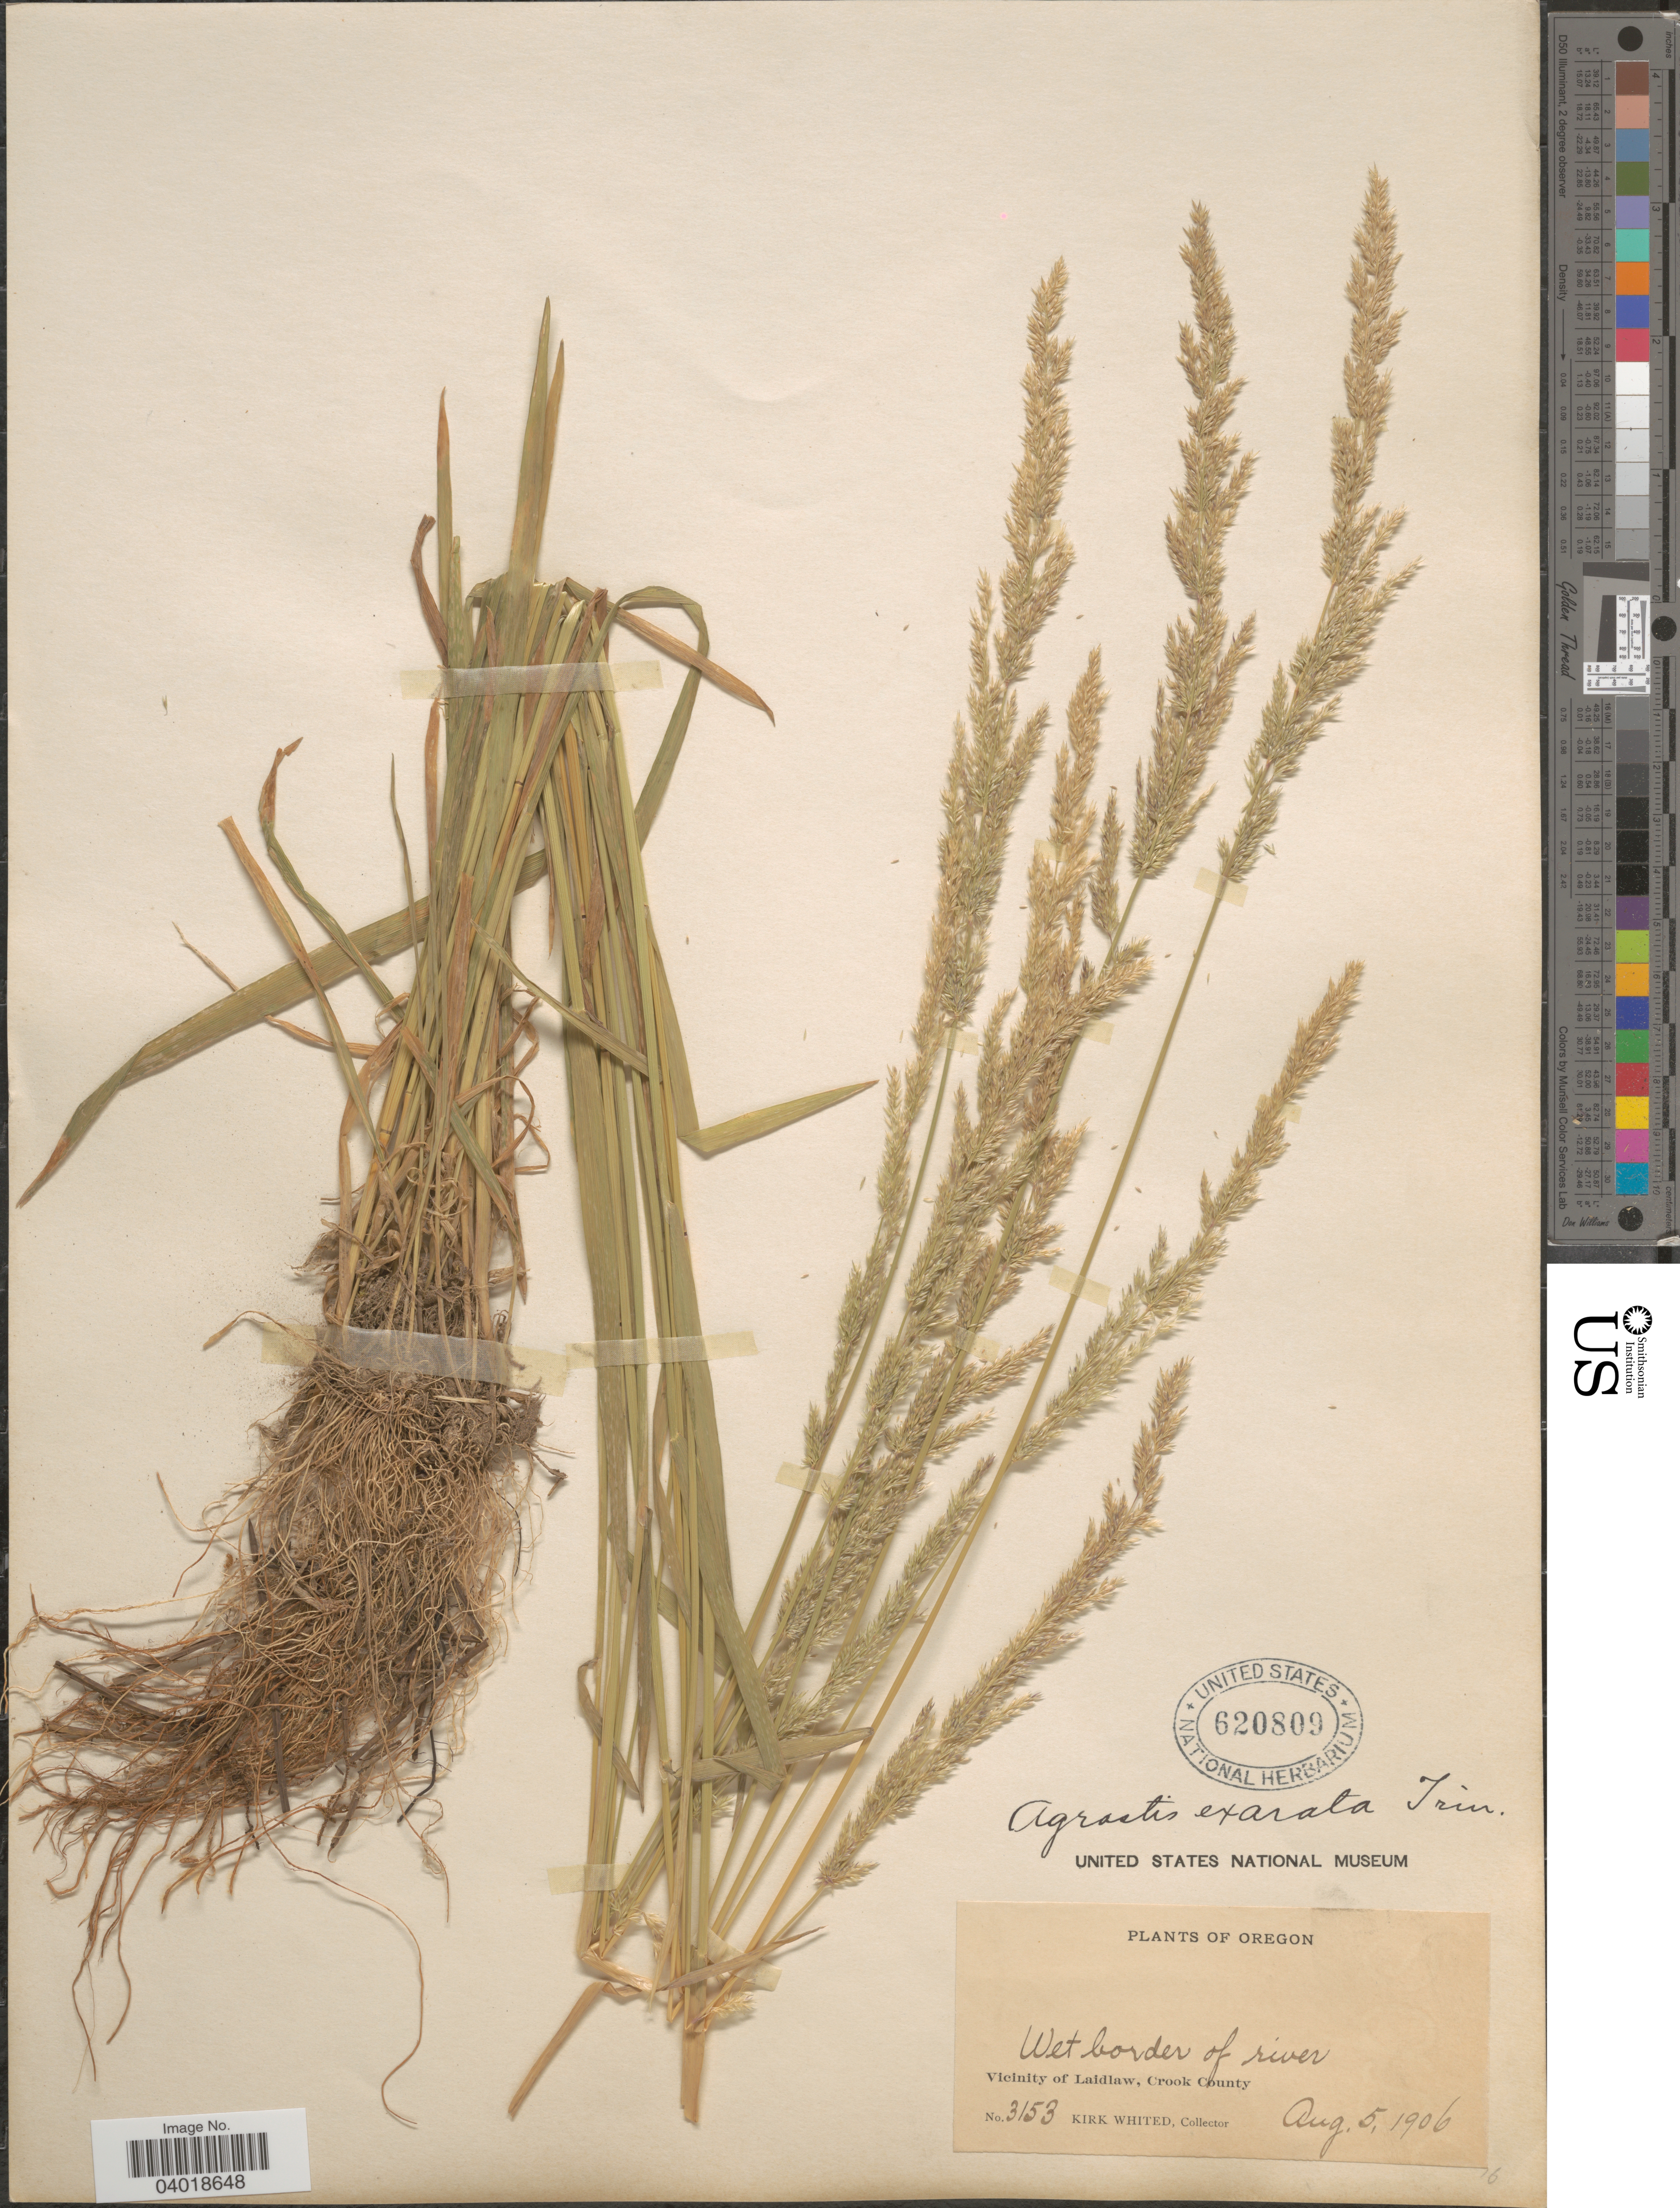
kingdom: Plantae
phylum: Tracheophyta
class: Liliopsida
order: Poales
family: Poaceae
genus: Agrostis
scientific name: Agrostis exarata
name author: Trin.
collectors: K. Whited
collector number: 3153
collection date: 1906-08-05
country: United States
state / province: Oregon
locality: Wet border of river. Vicinity of Laidlaw, Crook County.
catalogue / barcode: US 620809